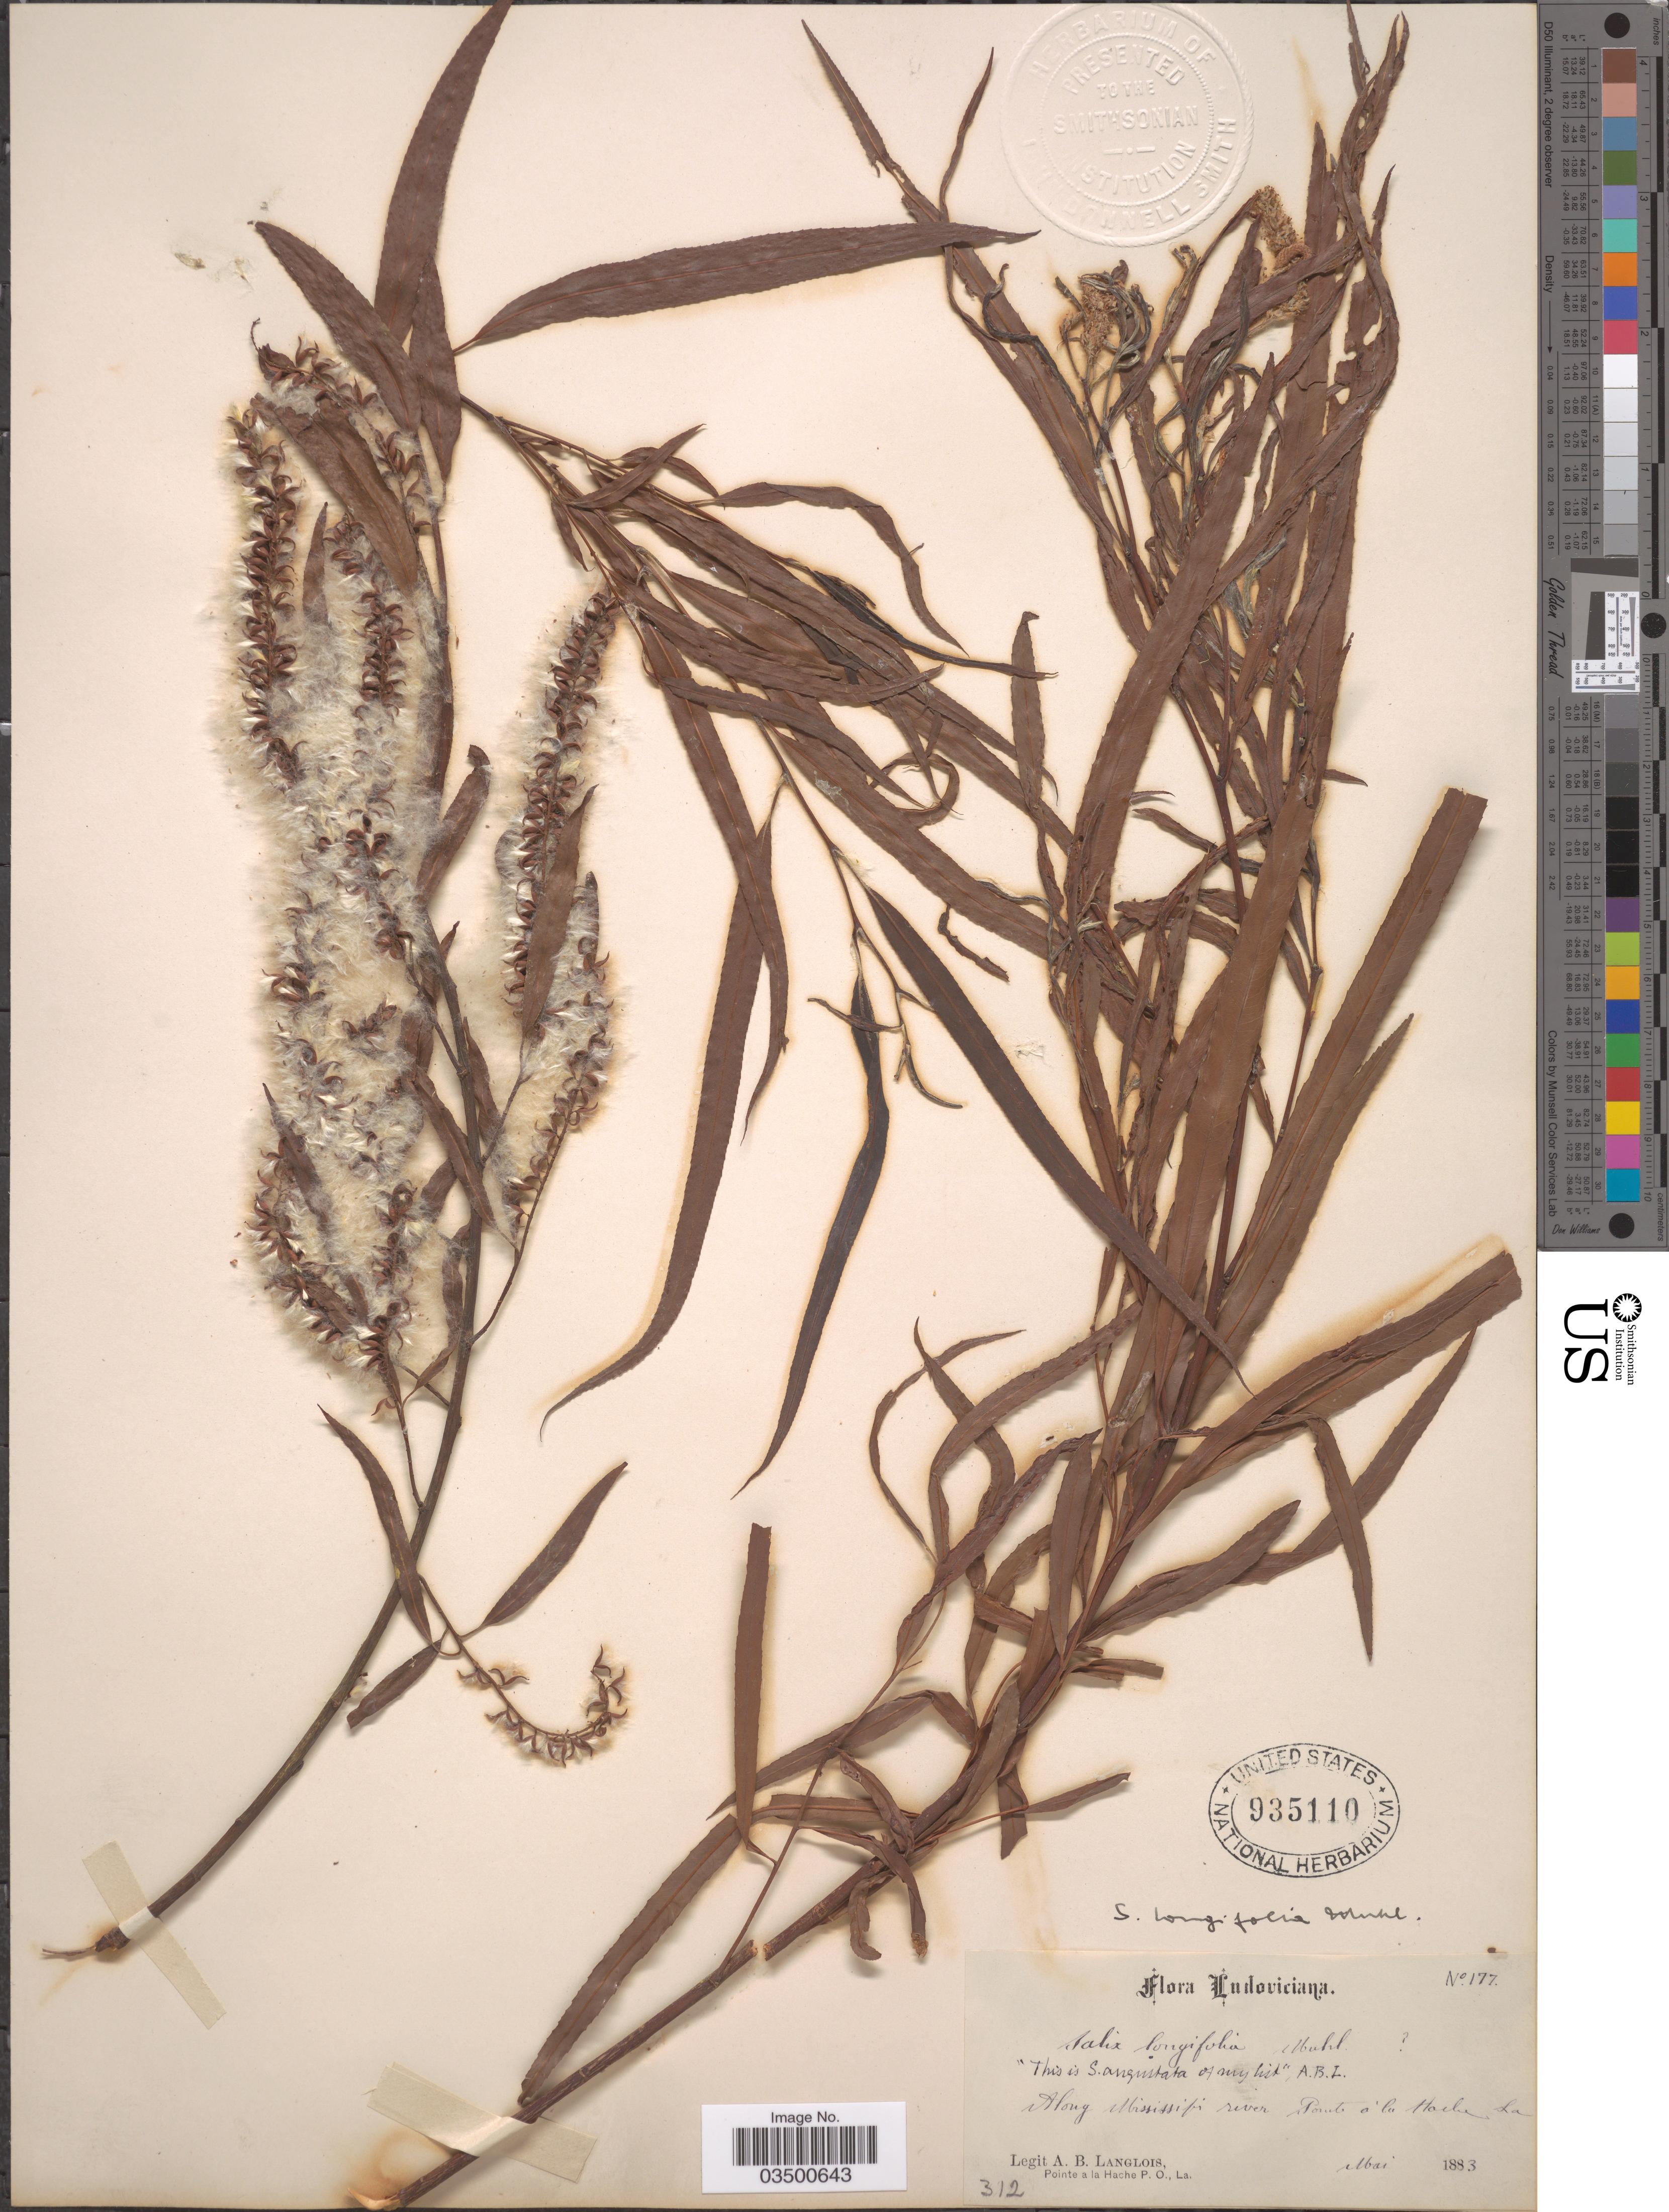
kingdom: Plantae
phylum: Tracheophyta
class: Magnoliopsida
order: Malpighiales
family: Salicaceae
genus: Salix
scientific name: Salix interior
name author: Rowlee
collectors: A. Langlois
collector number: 177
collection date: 1883-05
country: United States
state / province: Louisiana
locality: Along Mississippi river Pointe a'la Hache La.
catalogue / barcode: US 935110